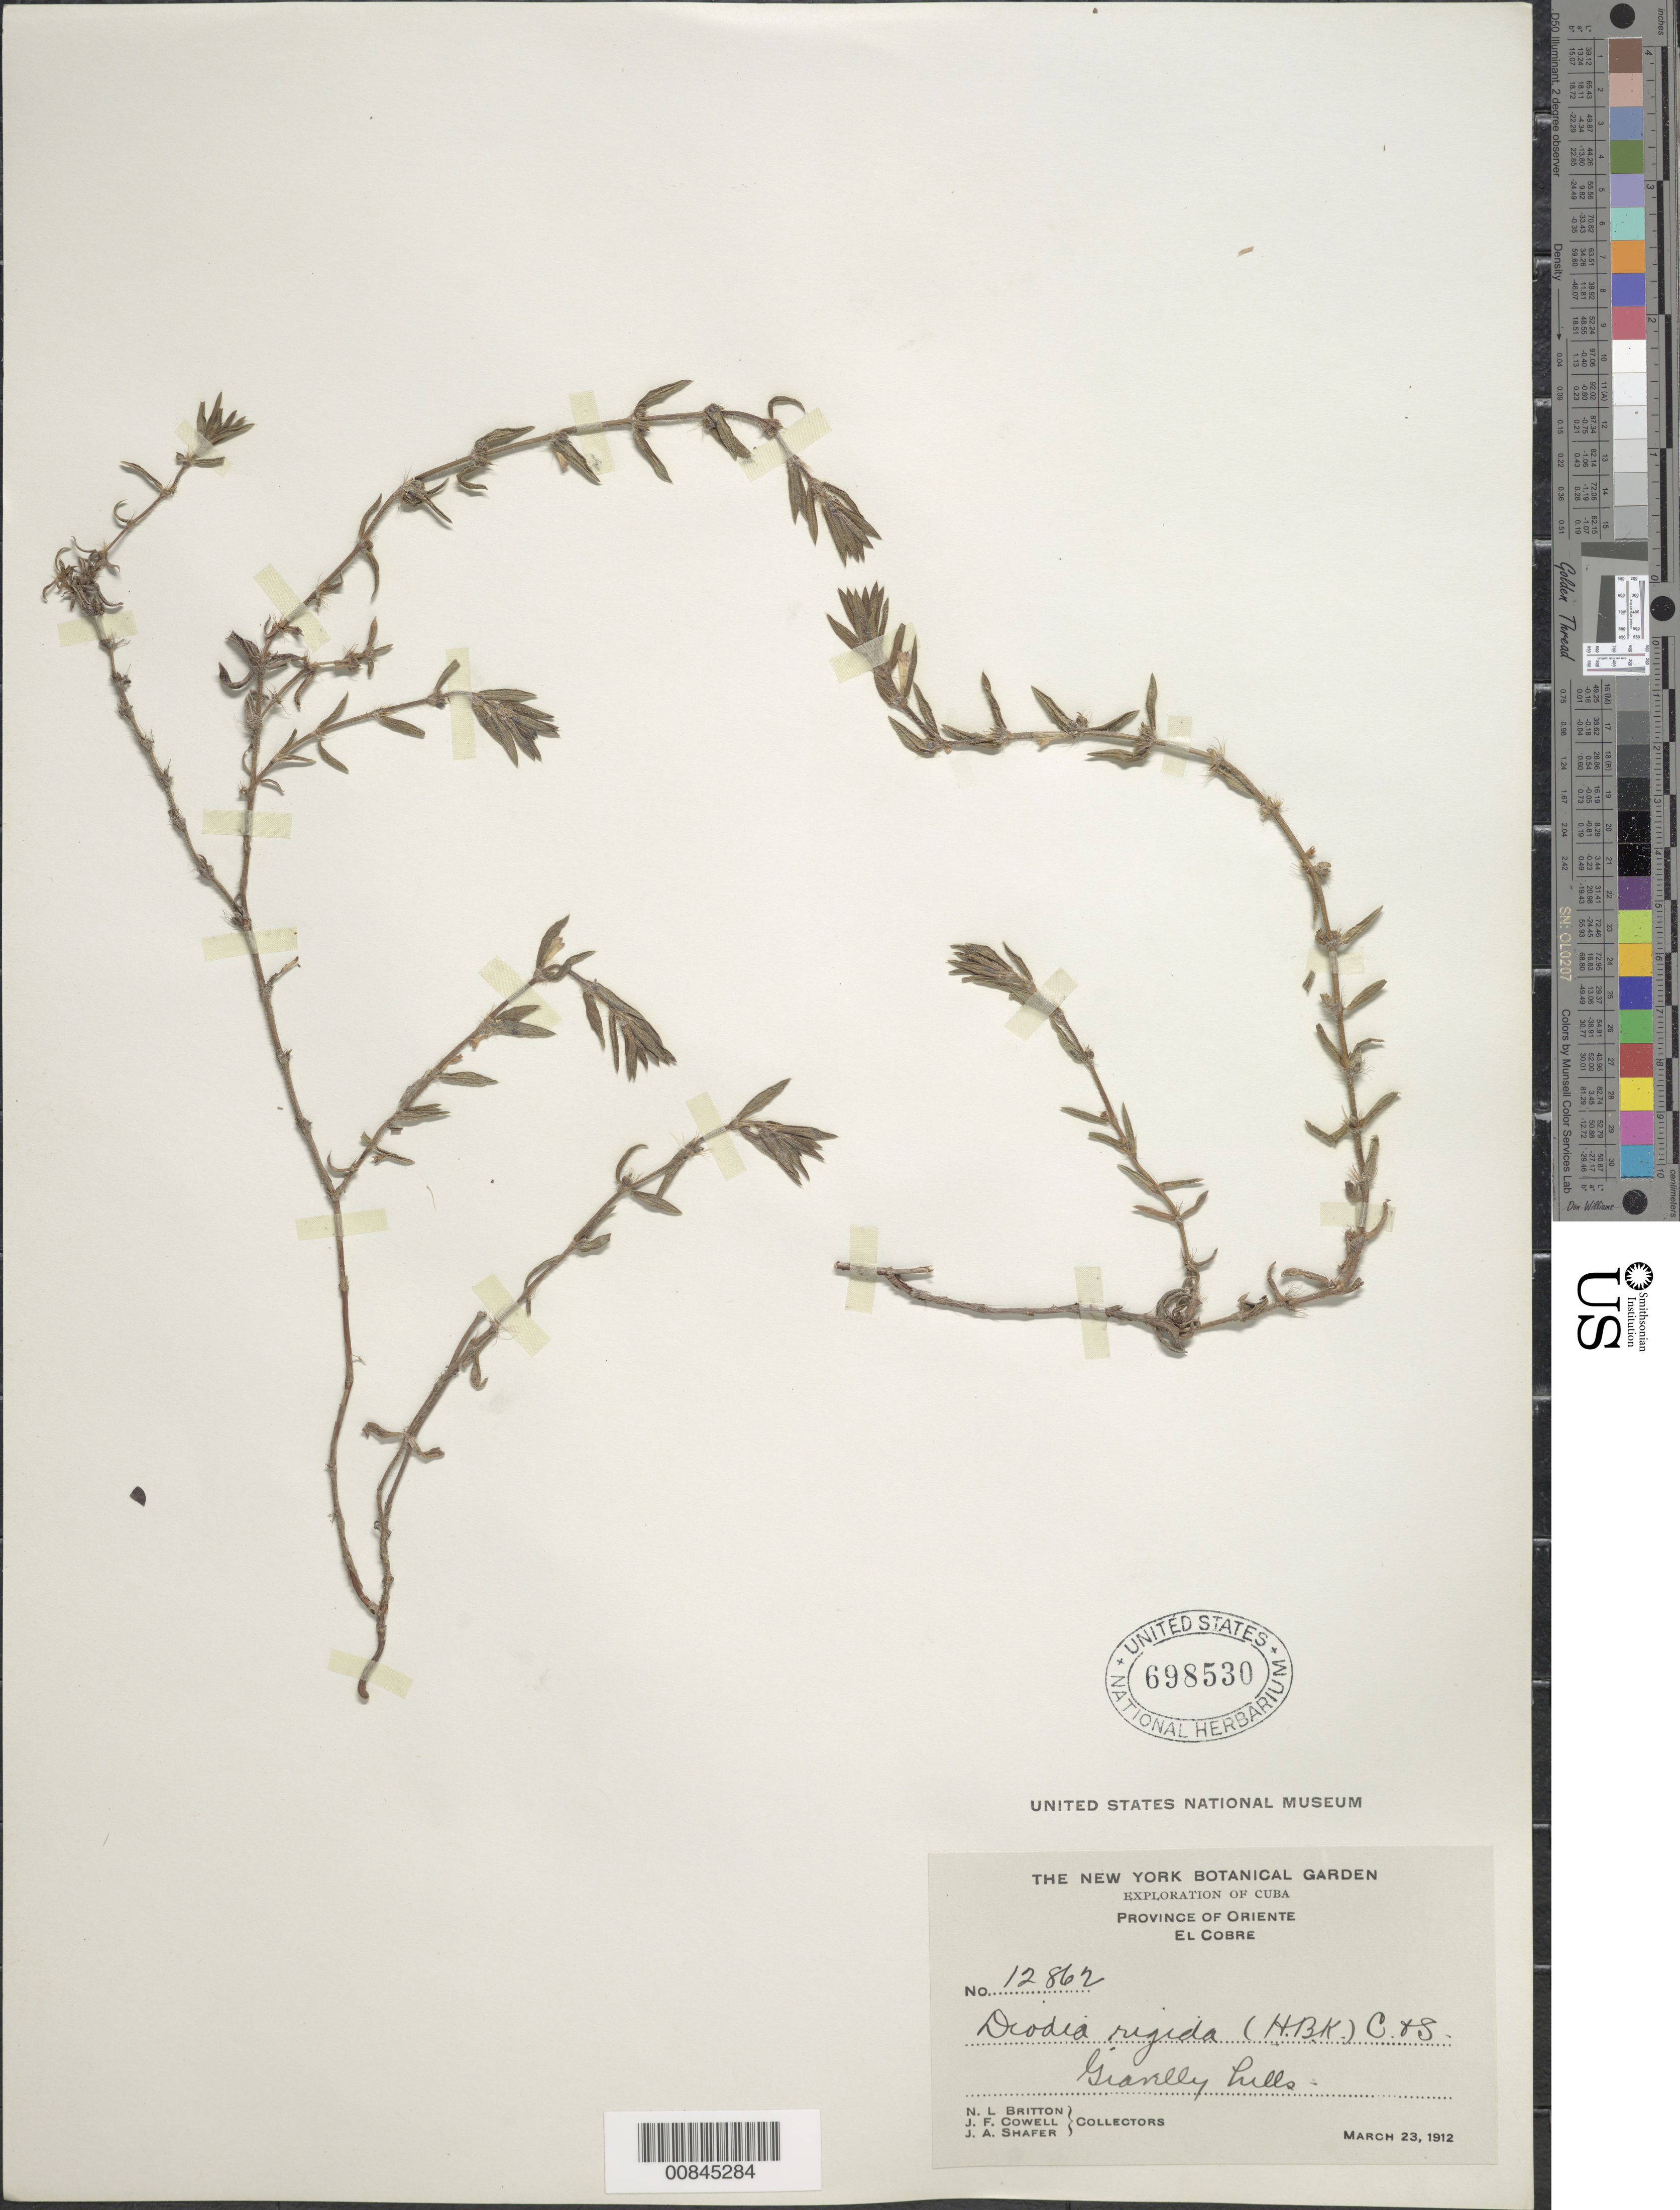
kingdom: Plantae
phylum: Tracheophyta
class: Magnoliopsida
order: Gentianales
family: Rubiaceae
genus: Diodella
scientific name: Diodella apiculata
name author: (Willd. ex Roem. & Schult.) Bacigalupo & E.L. Cabral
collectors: N. Britton, J. F. Cowell & J. A. Shafer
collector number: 12862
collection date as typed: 23 Mar 1912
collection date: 1912-03-23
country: Cuba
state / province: Oriente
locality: El Cobre. Gianlly hills.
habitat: Hills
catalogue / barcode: US 698530